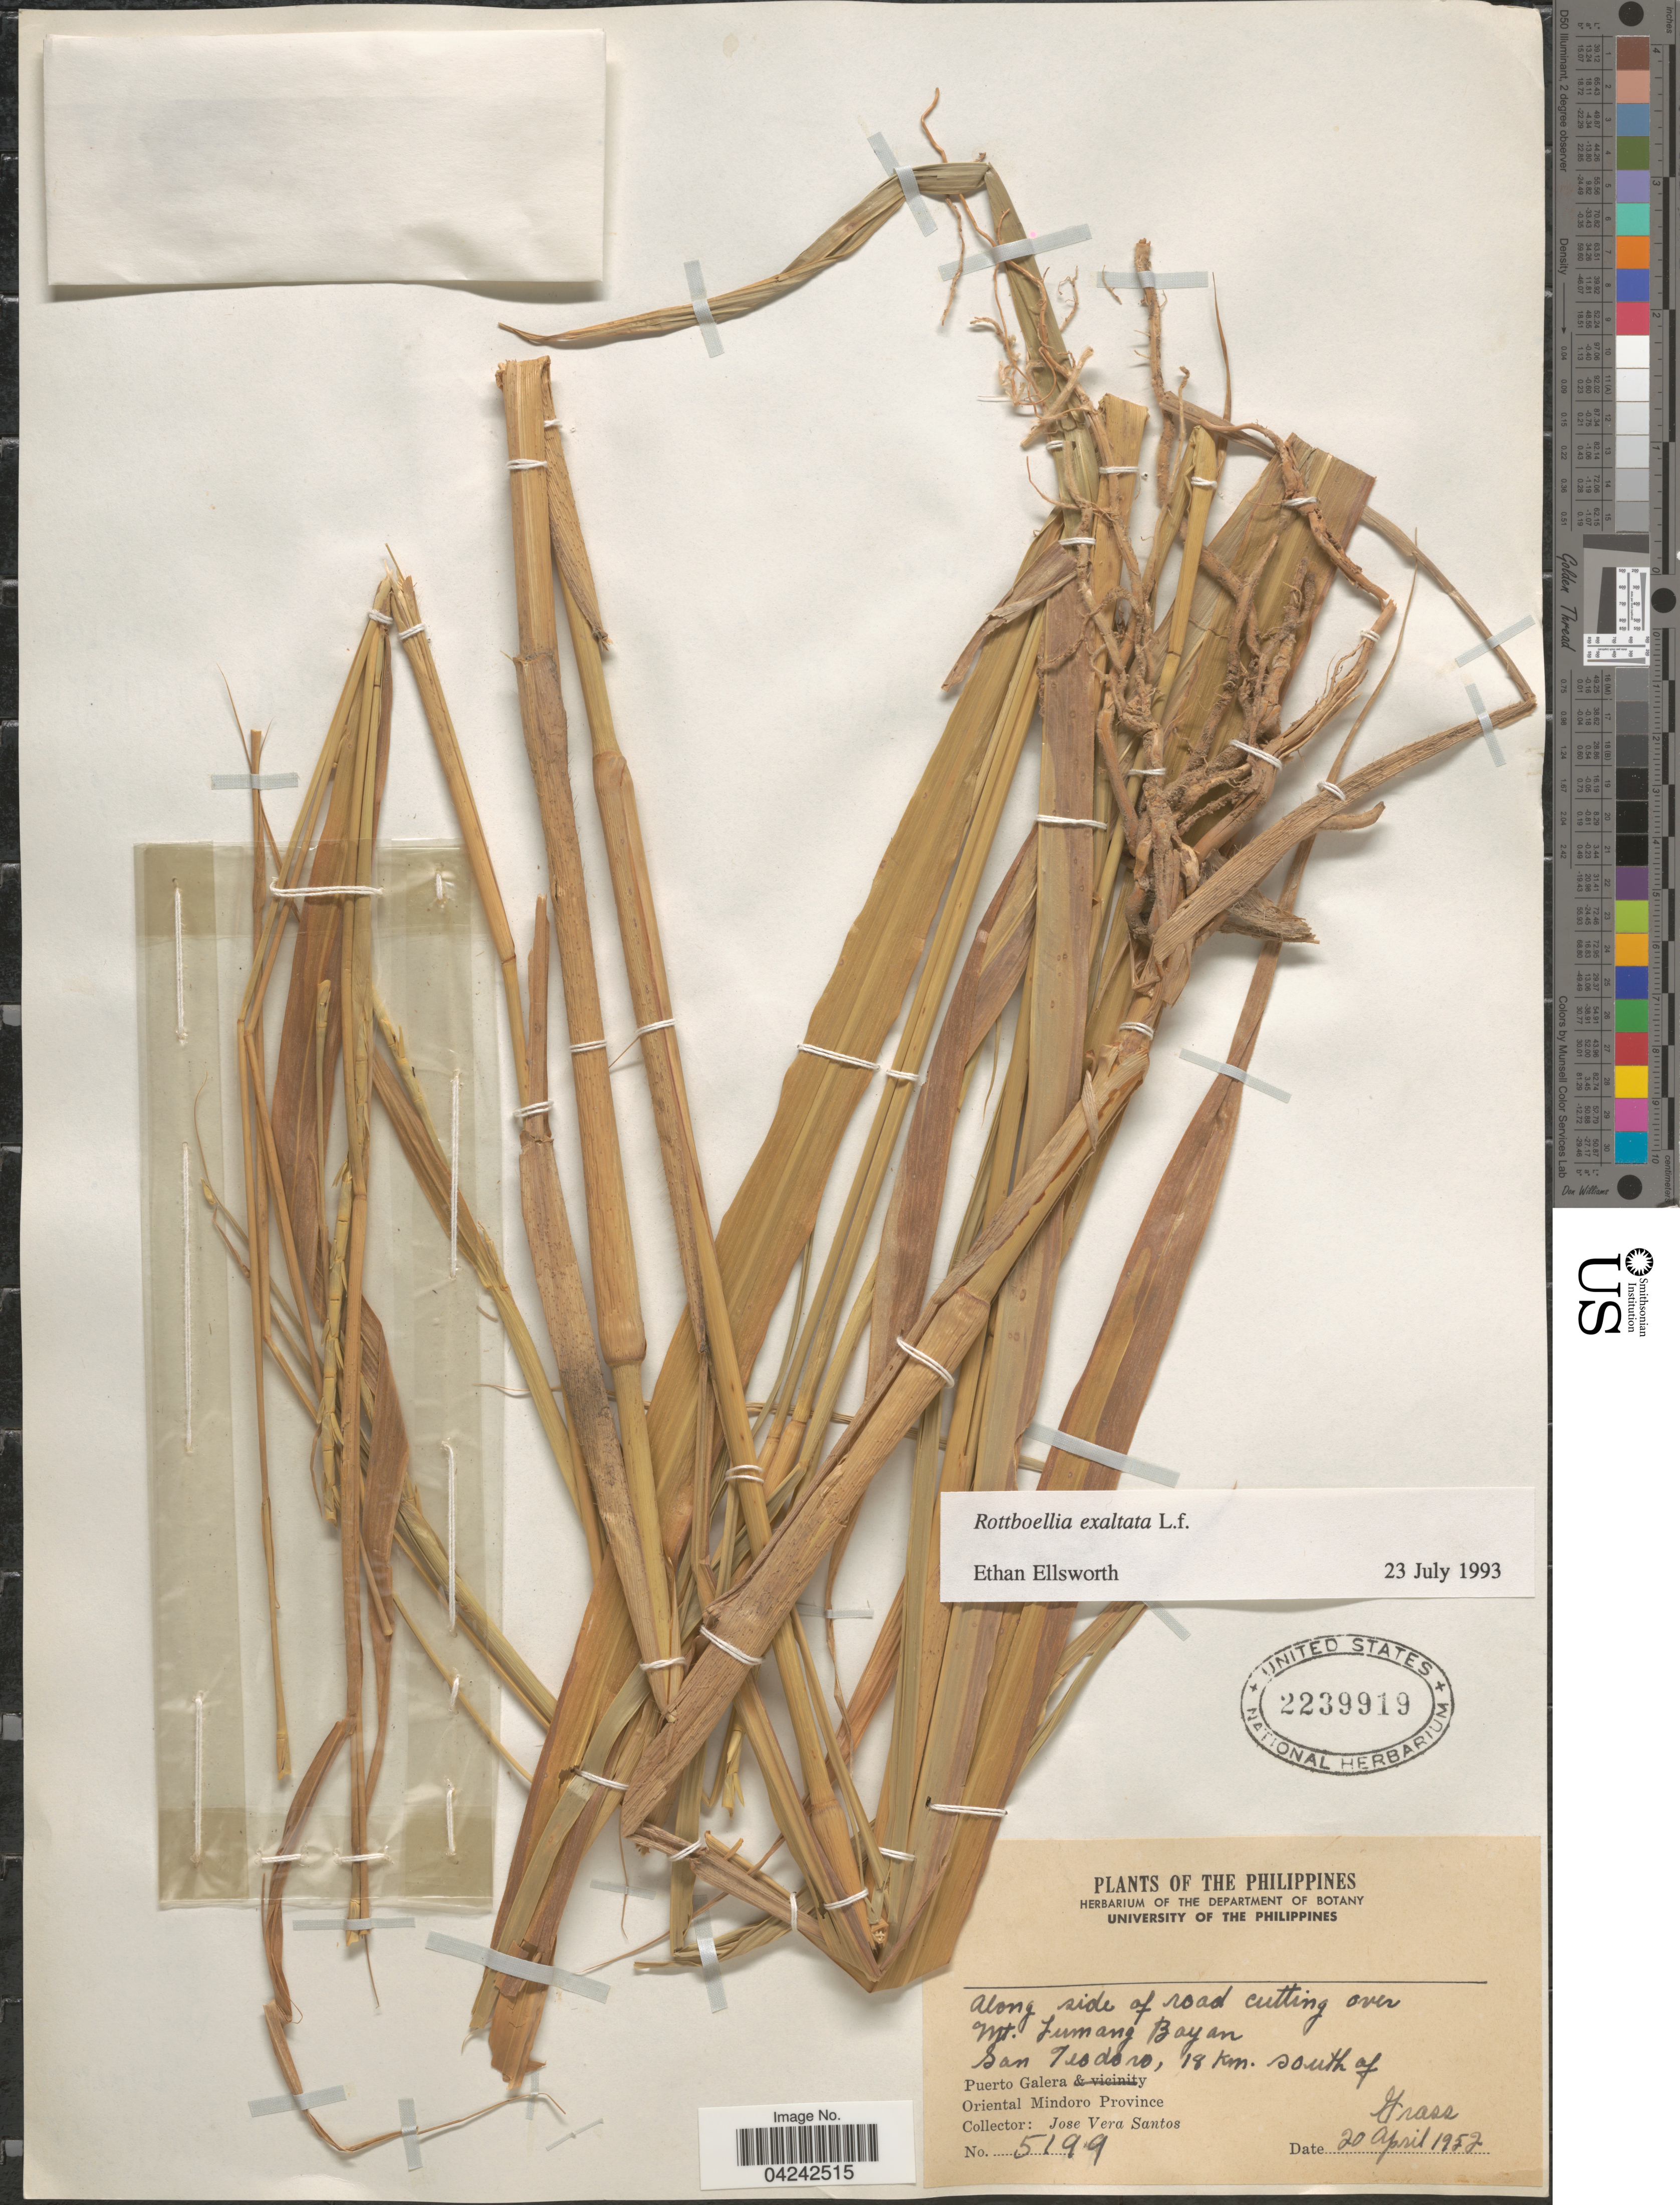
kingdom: Plantae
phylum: Tracheophyta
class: Liliopsida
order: Poales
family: Poaceae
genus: Rottboellia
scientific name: Rottboellia cochinchinensis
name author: (Lour.) Clayton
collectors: J. Vera Santos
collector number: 5199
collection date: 1952-04-20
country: Philippines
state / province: Mimaropa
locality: Along side of road cutting over Mt. Jumang Bayan. San Teodoro, 18 km. south of Puerto Galera. Oriental Mindoro Province.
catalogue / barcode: US 2239919